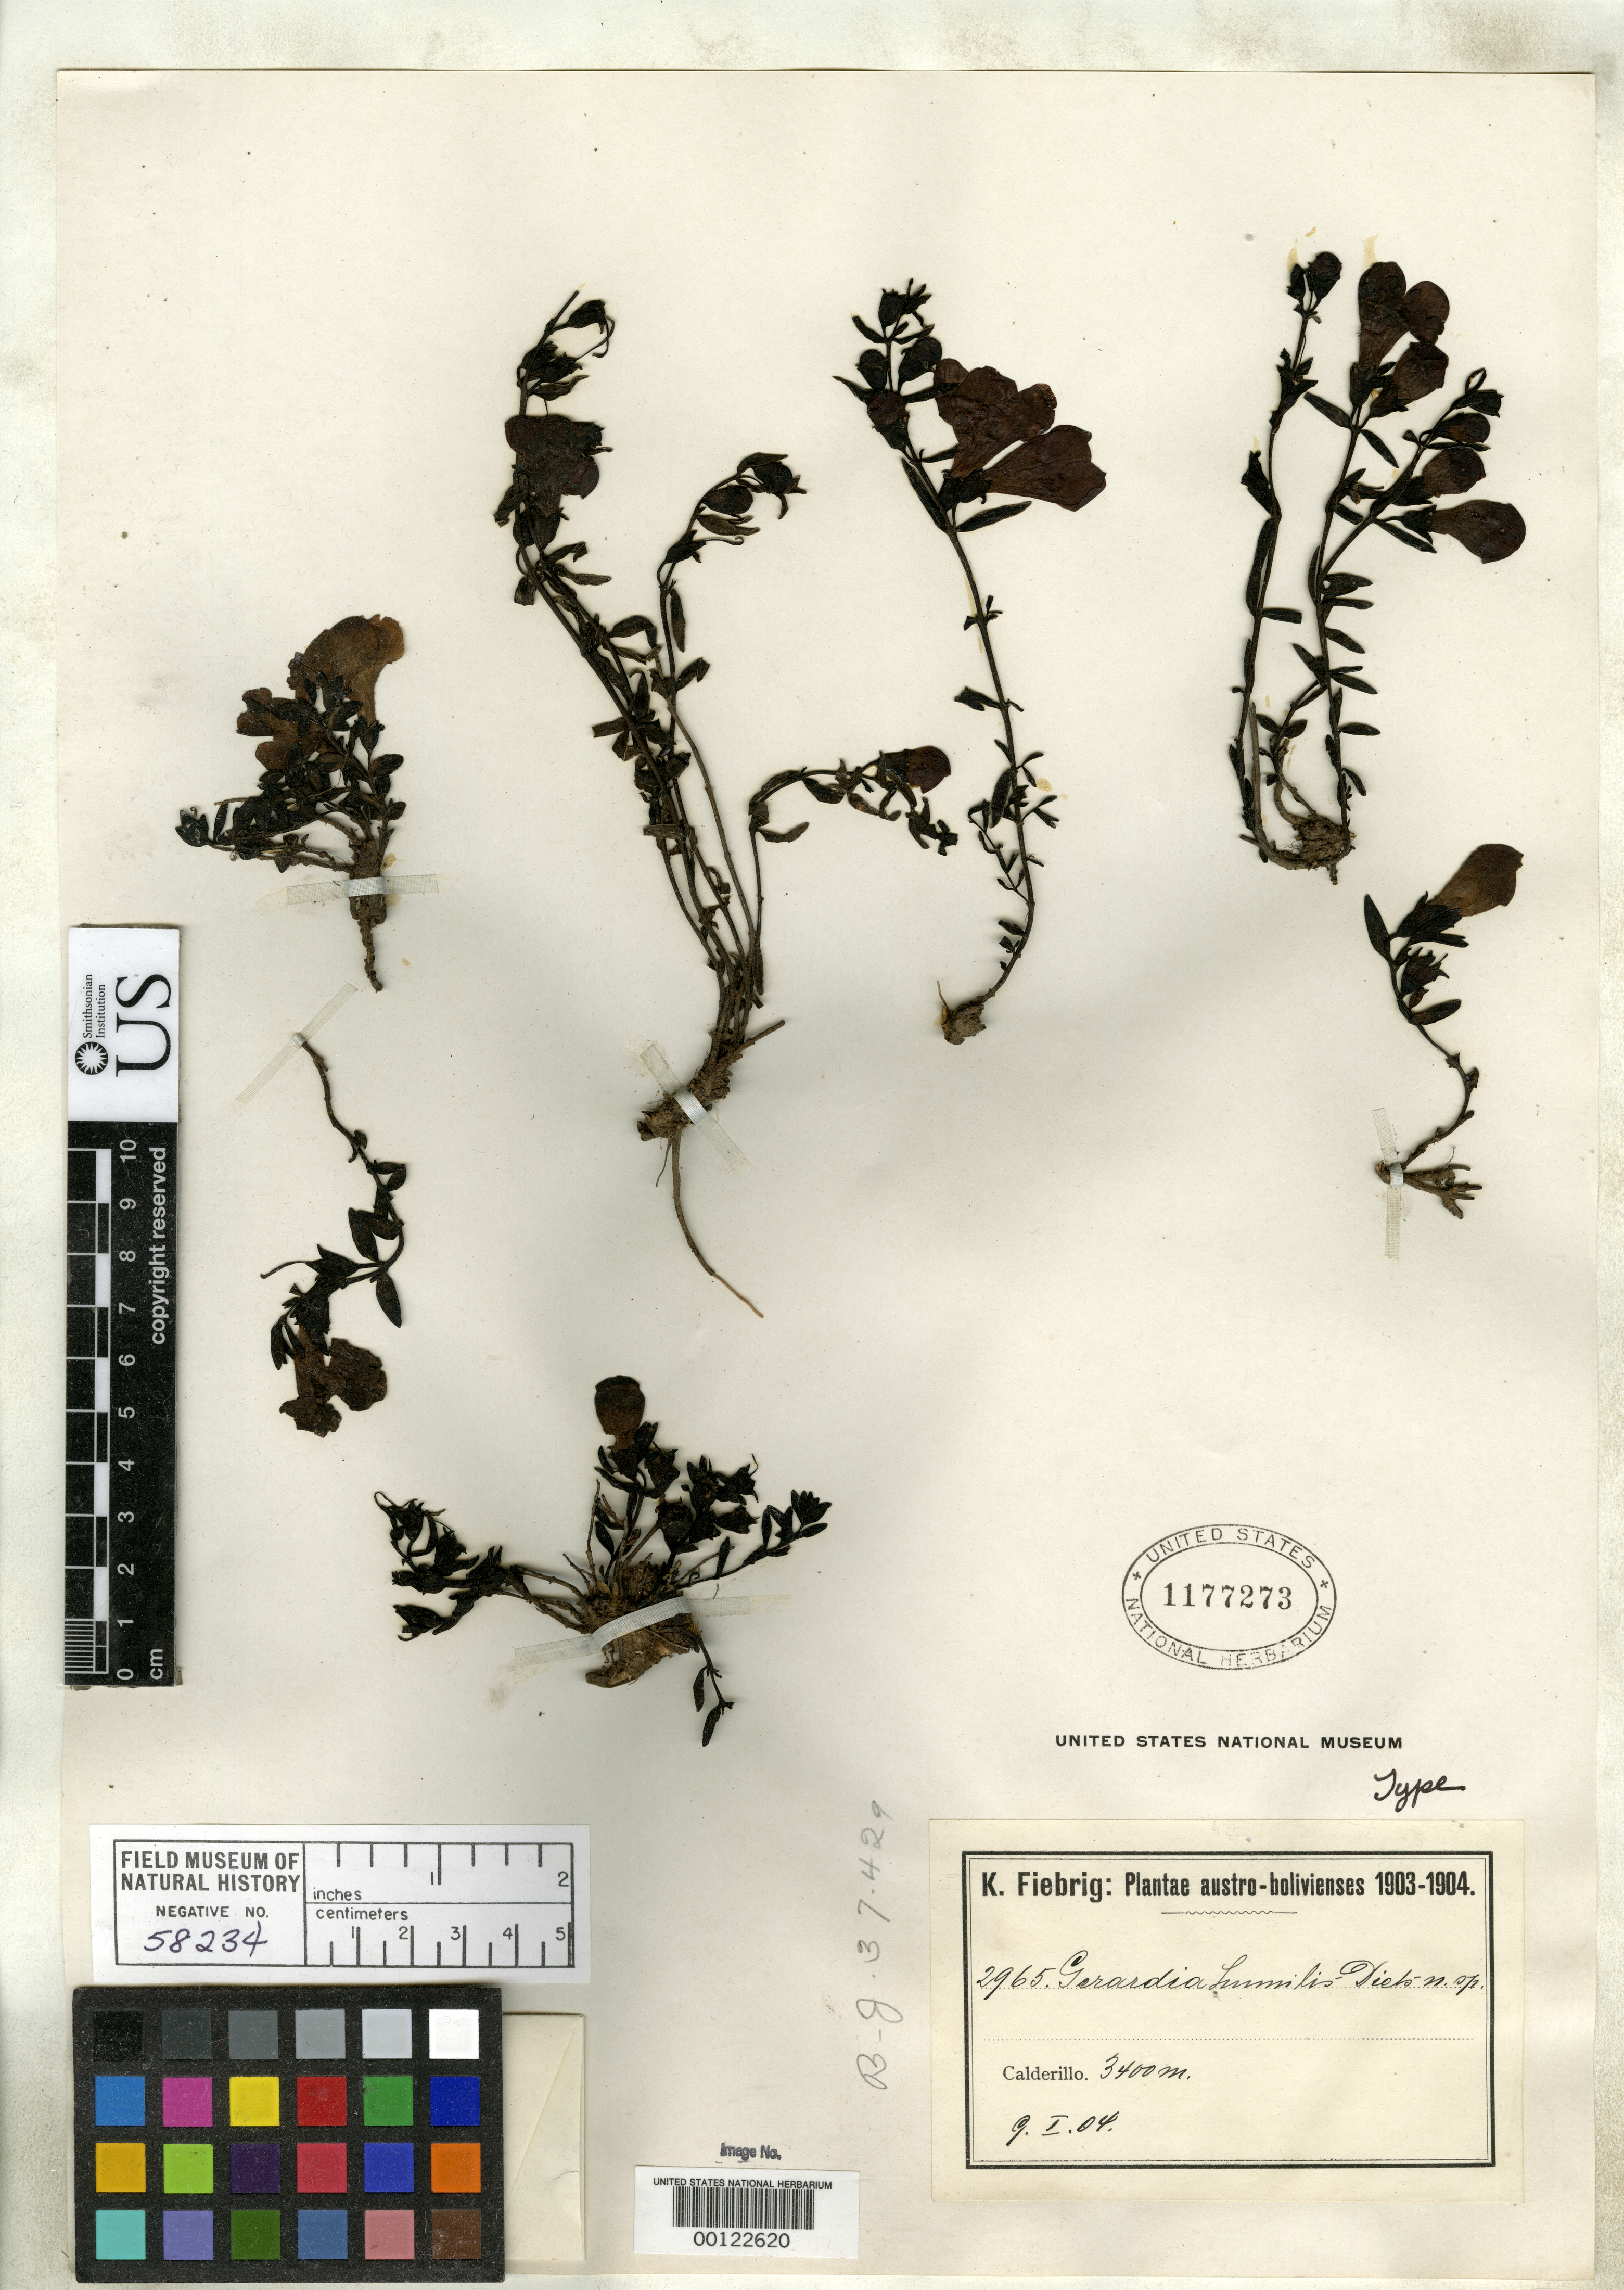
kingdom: Plantae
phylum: Tracheophyta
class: Magnoliopsida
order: Lamiales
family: Orobanchaceae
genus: Gerardia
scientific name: Gerardia humilis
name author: Diels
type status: Isotype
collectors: K. Fiebrig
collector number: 2965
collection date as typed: Jan 1904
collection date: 1904-01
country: Bolivia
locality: Calderillo.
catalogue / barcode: US 1177273